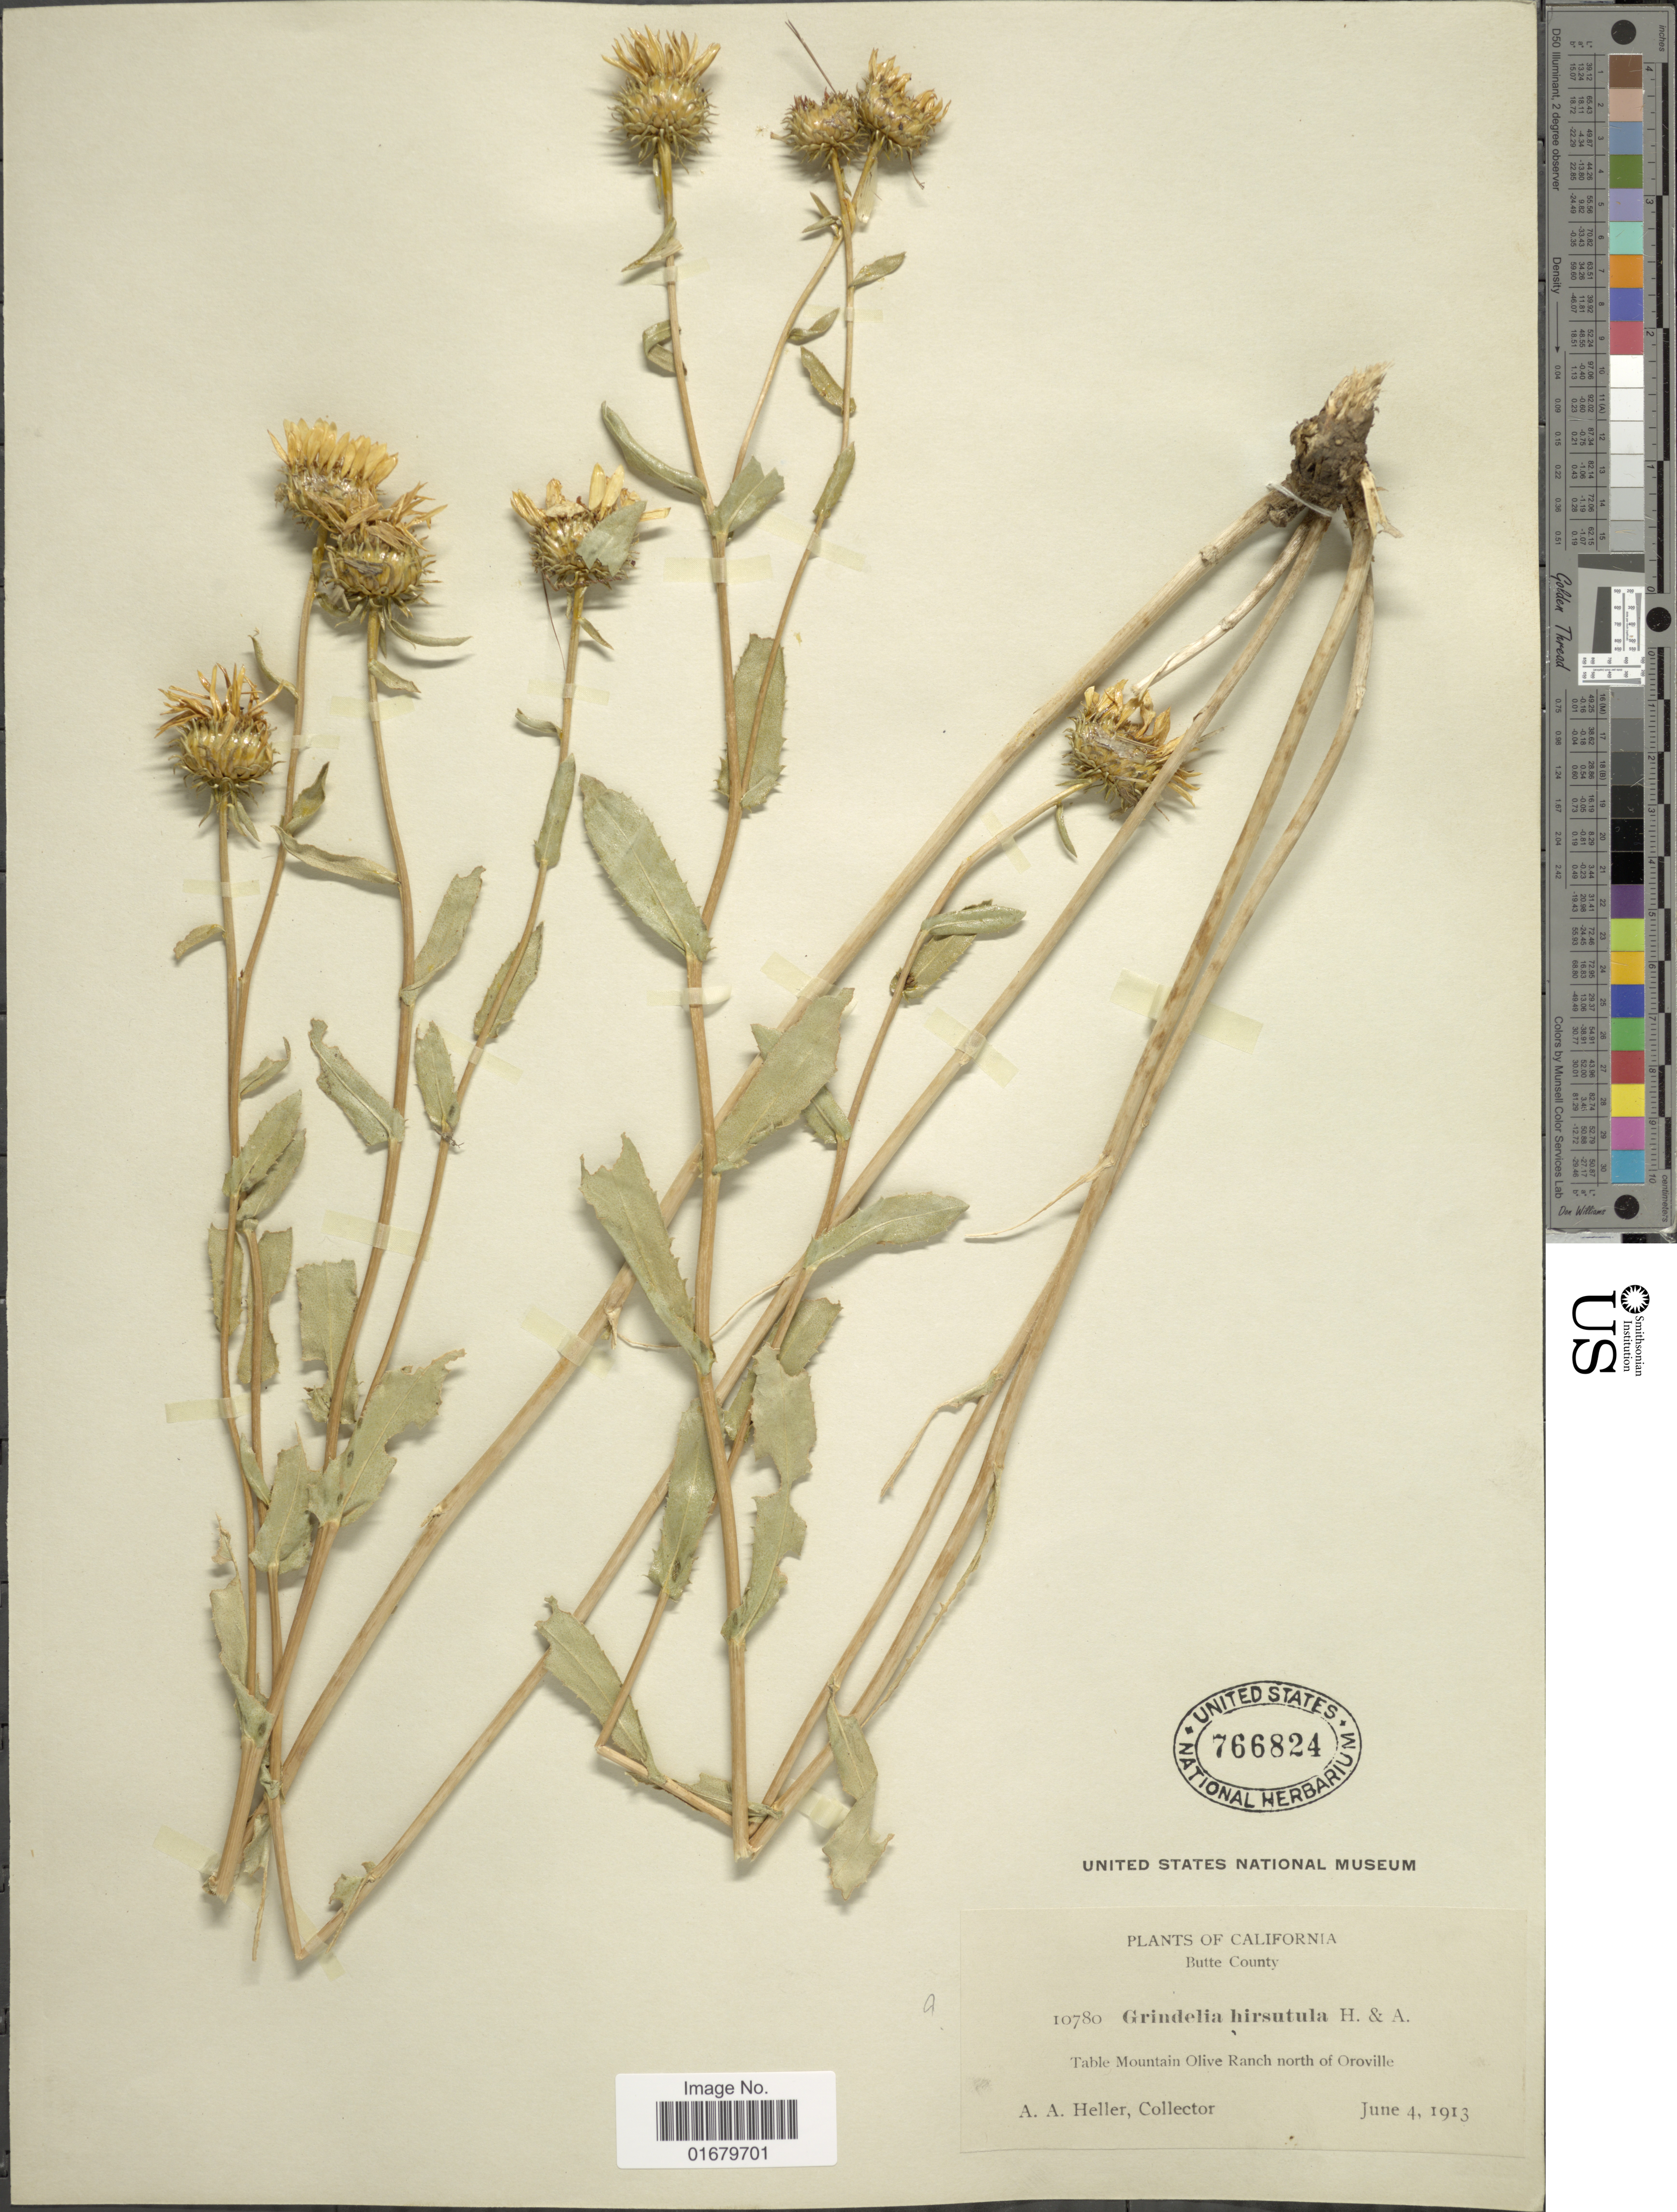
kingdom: Plantae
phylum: Tracheophyta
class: Magnoliopsida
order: Asterales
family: Asteraceae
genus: Grindelia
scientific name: Grindelia camporum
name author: Greene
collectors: A. A. Heller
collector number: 10780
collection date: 1913-06-04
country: United States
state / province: California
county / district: Butte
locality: Butte County, Table Mountain Olive Ranch north of Oroville.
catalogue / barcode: US 766824